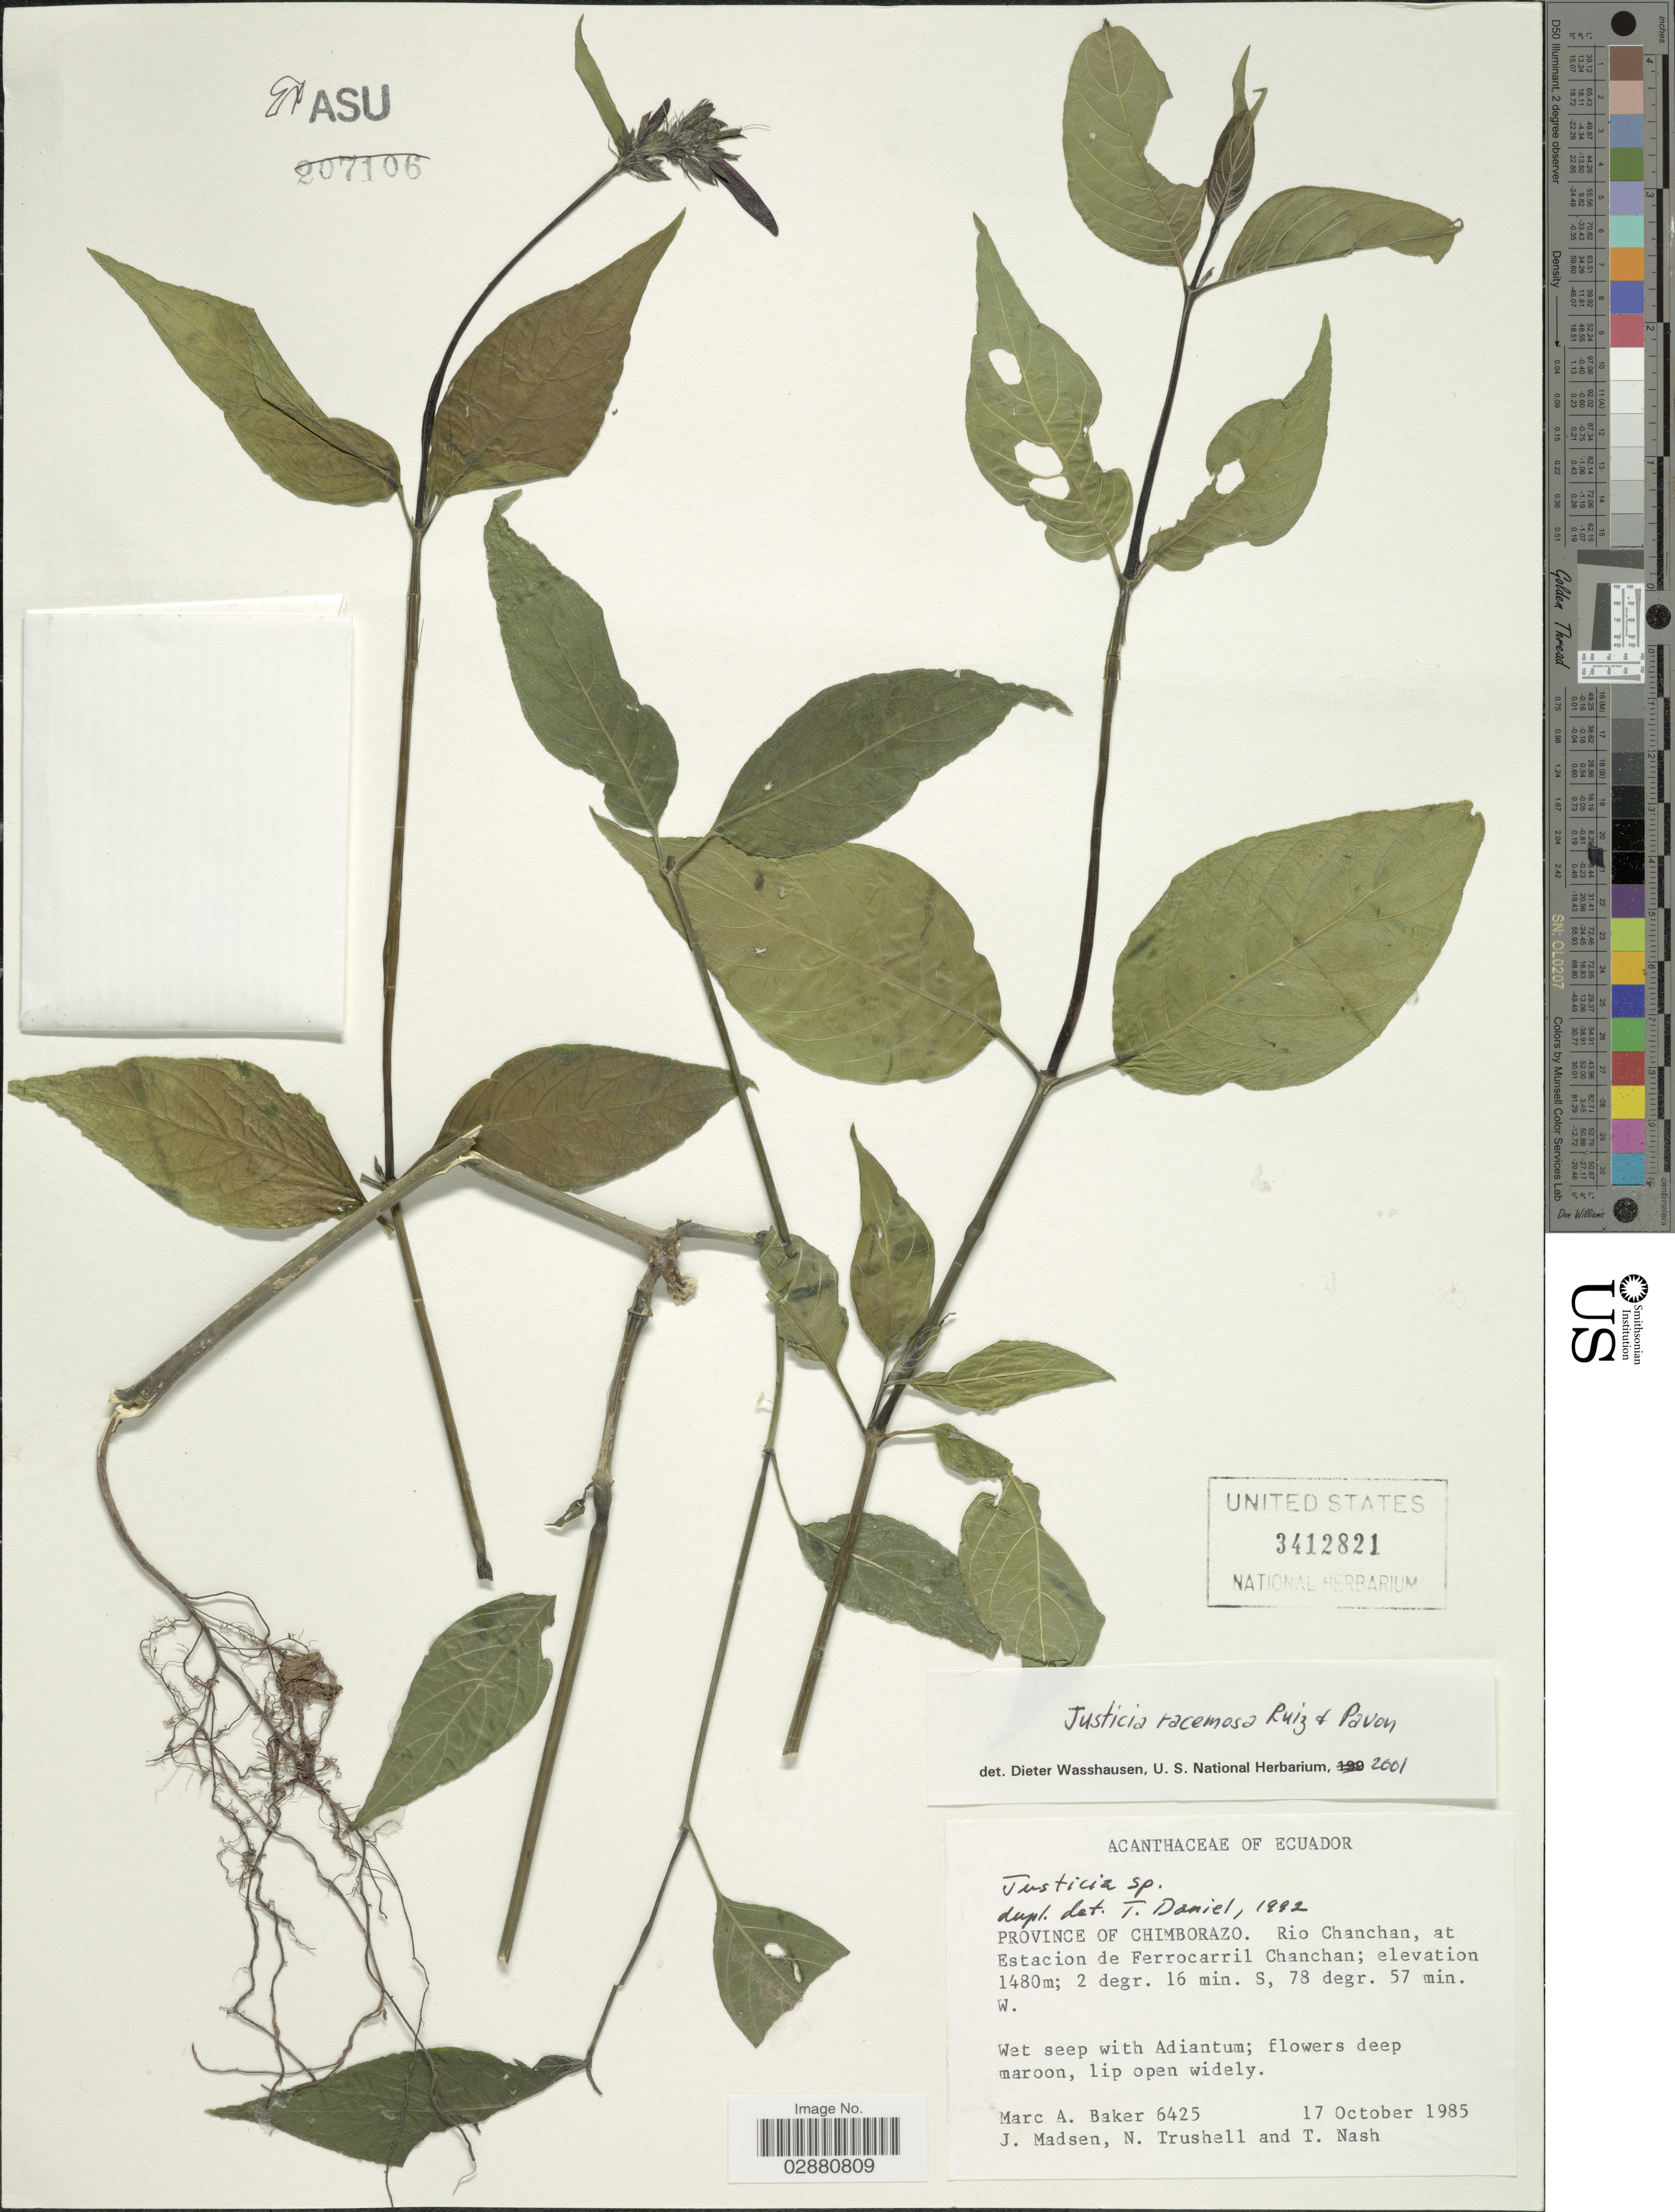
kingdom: Plantae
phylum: Tracheophyta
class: Magnoliopsida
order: Lamiales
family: Acanthaceae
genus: Justicia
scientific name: Justicia secunda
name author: Vahl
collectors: M. A. Baker, J. Madsen, N. Trushell & T. Nash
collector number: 6425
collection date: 1985-10-17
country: Ecuador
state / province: Chimborazo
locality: Province of Chimborazo. Rio Chanchan, at Estacion de Ferrocarril Chanchan.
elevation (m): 1480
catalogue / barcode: US 3412821